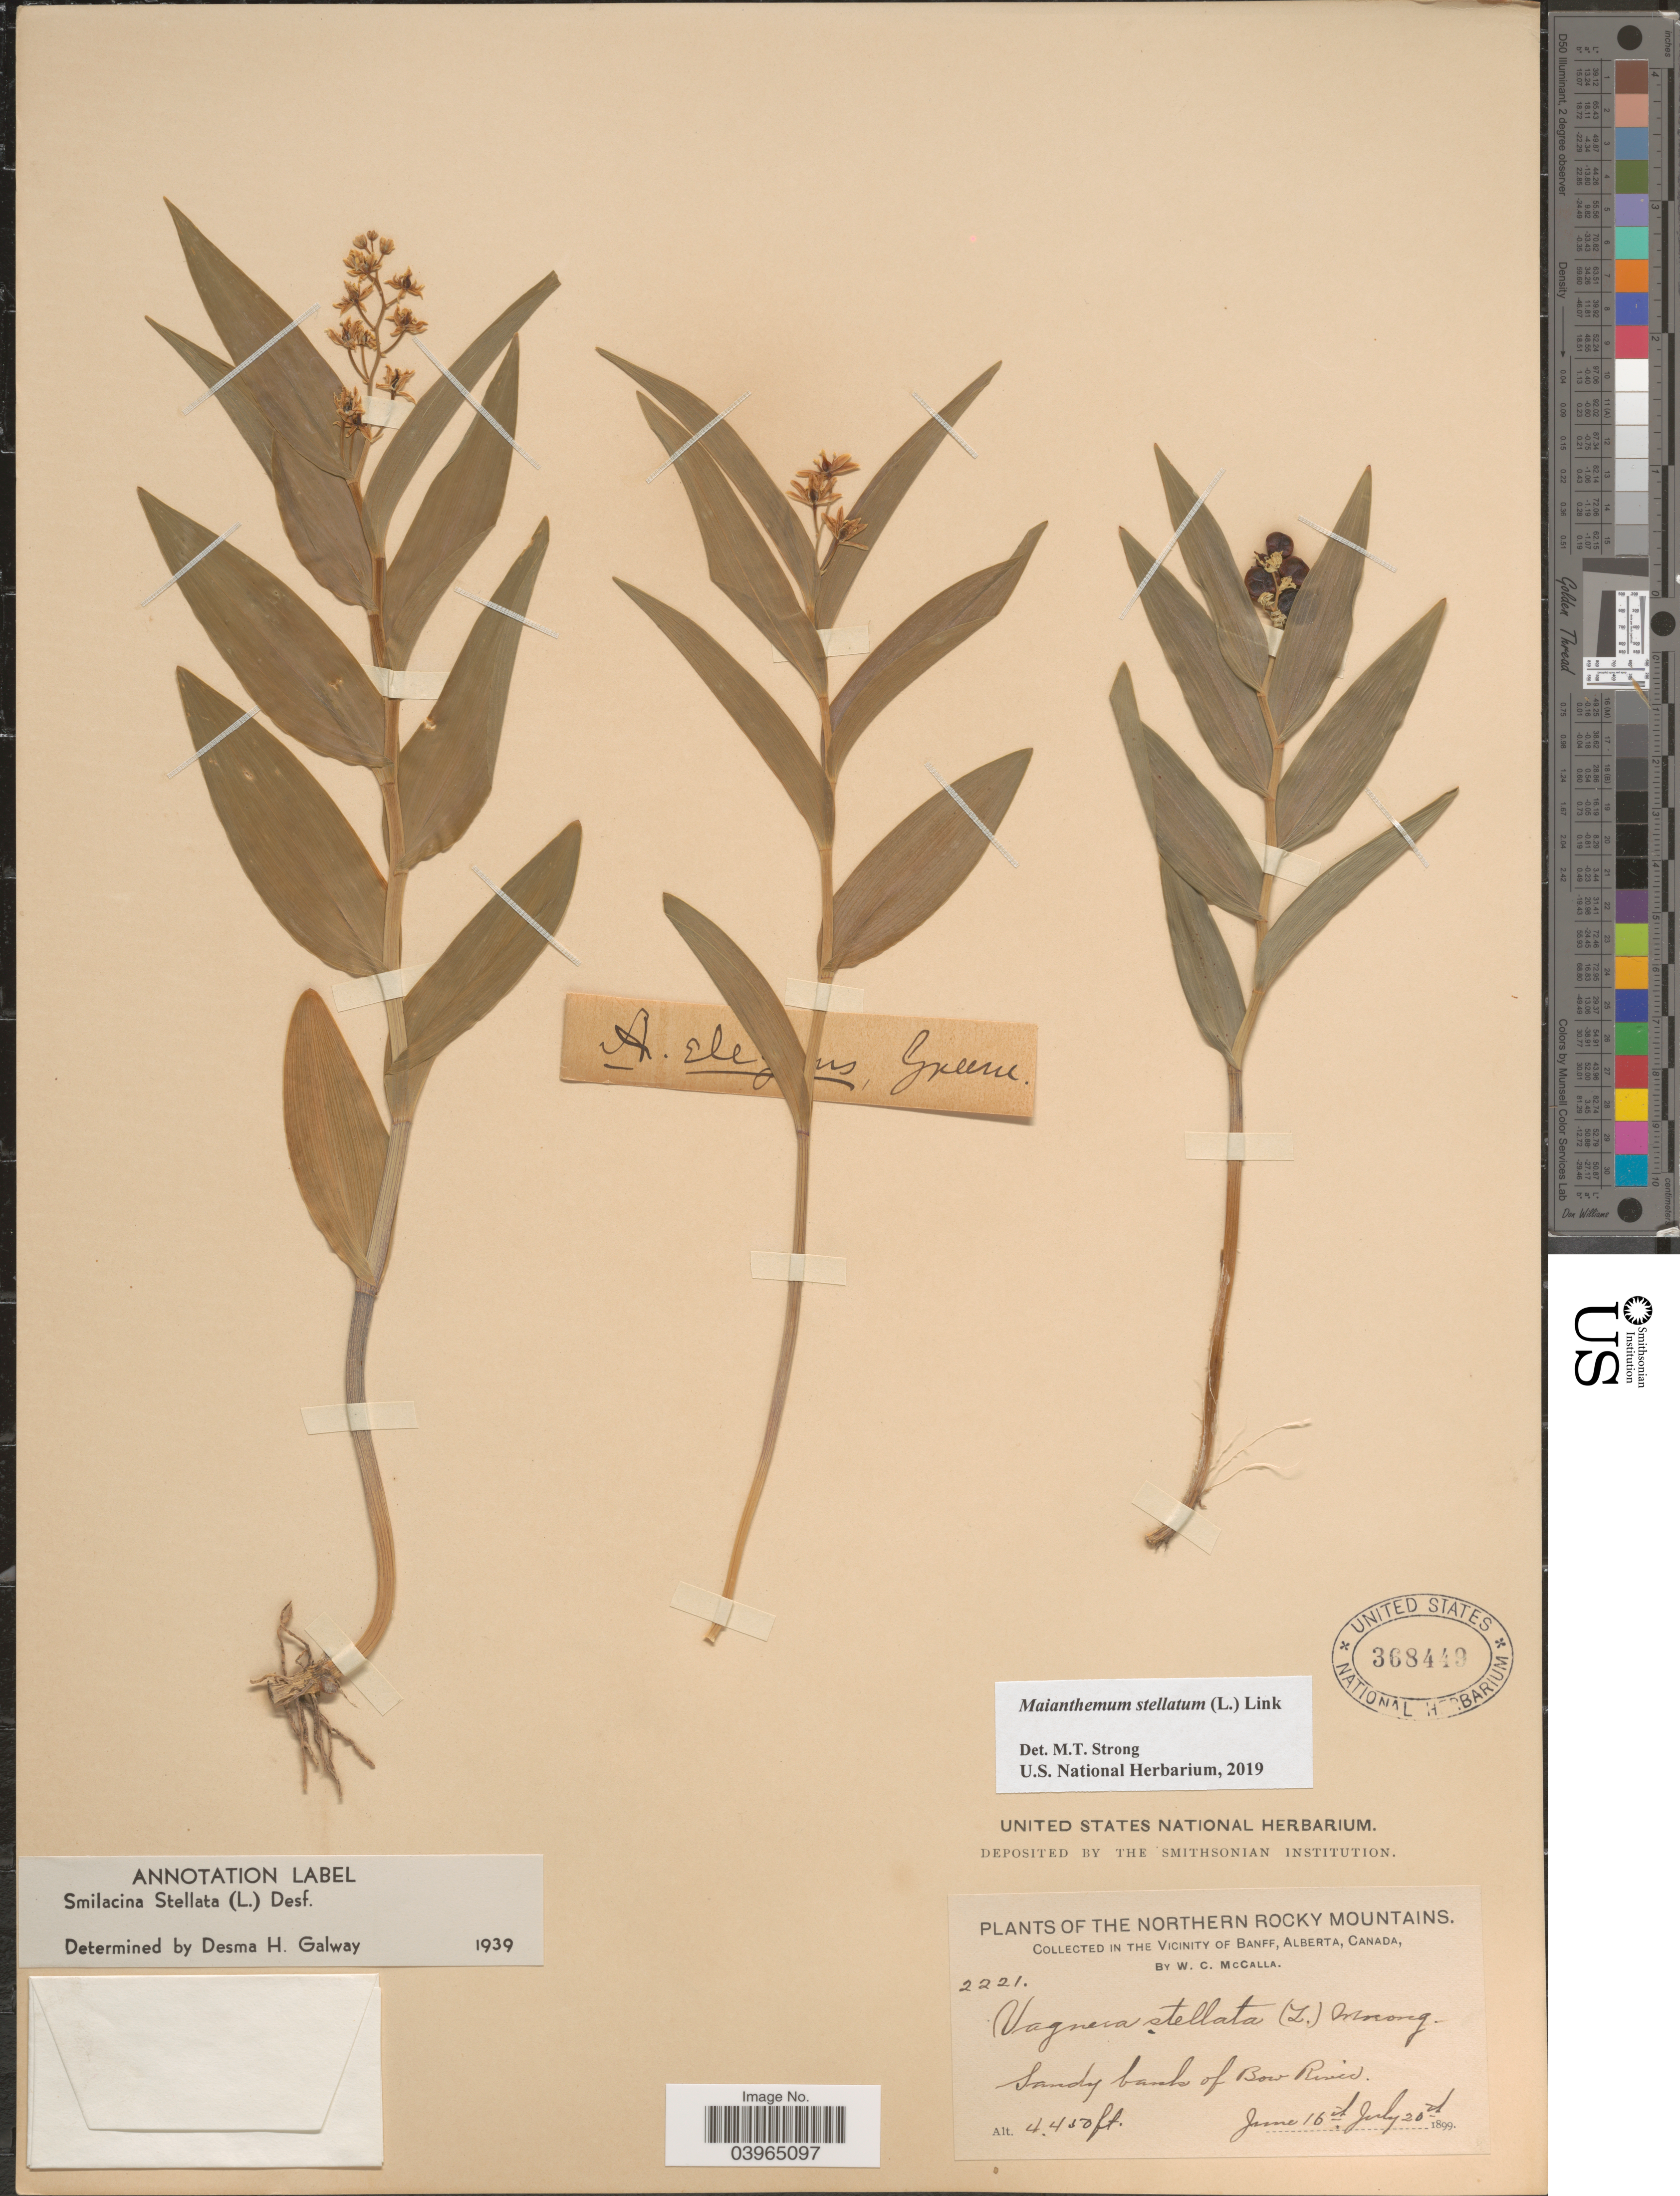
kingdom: Plantae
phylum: Tracheophyta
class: Liliopsida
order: Asparagales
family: Asparagaceae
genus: Maianthemum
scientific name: Maianthemum stellatum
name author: (L.) Link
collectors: W. McCalla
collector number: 2221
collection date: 1899-06-16/1899-07-20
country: Canada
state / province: Alberta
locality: Northern Rocky Mountains. In the Vicinity of Banff. Sandy banks of Bow River.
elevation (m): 1356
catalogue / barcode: US 368449